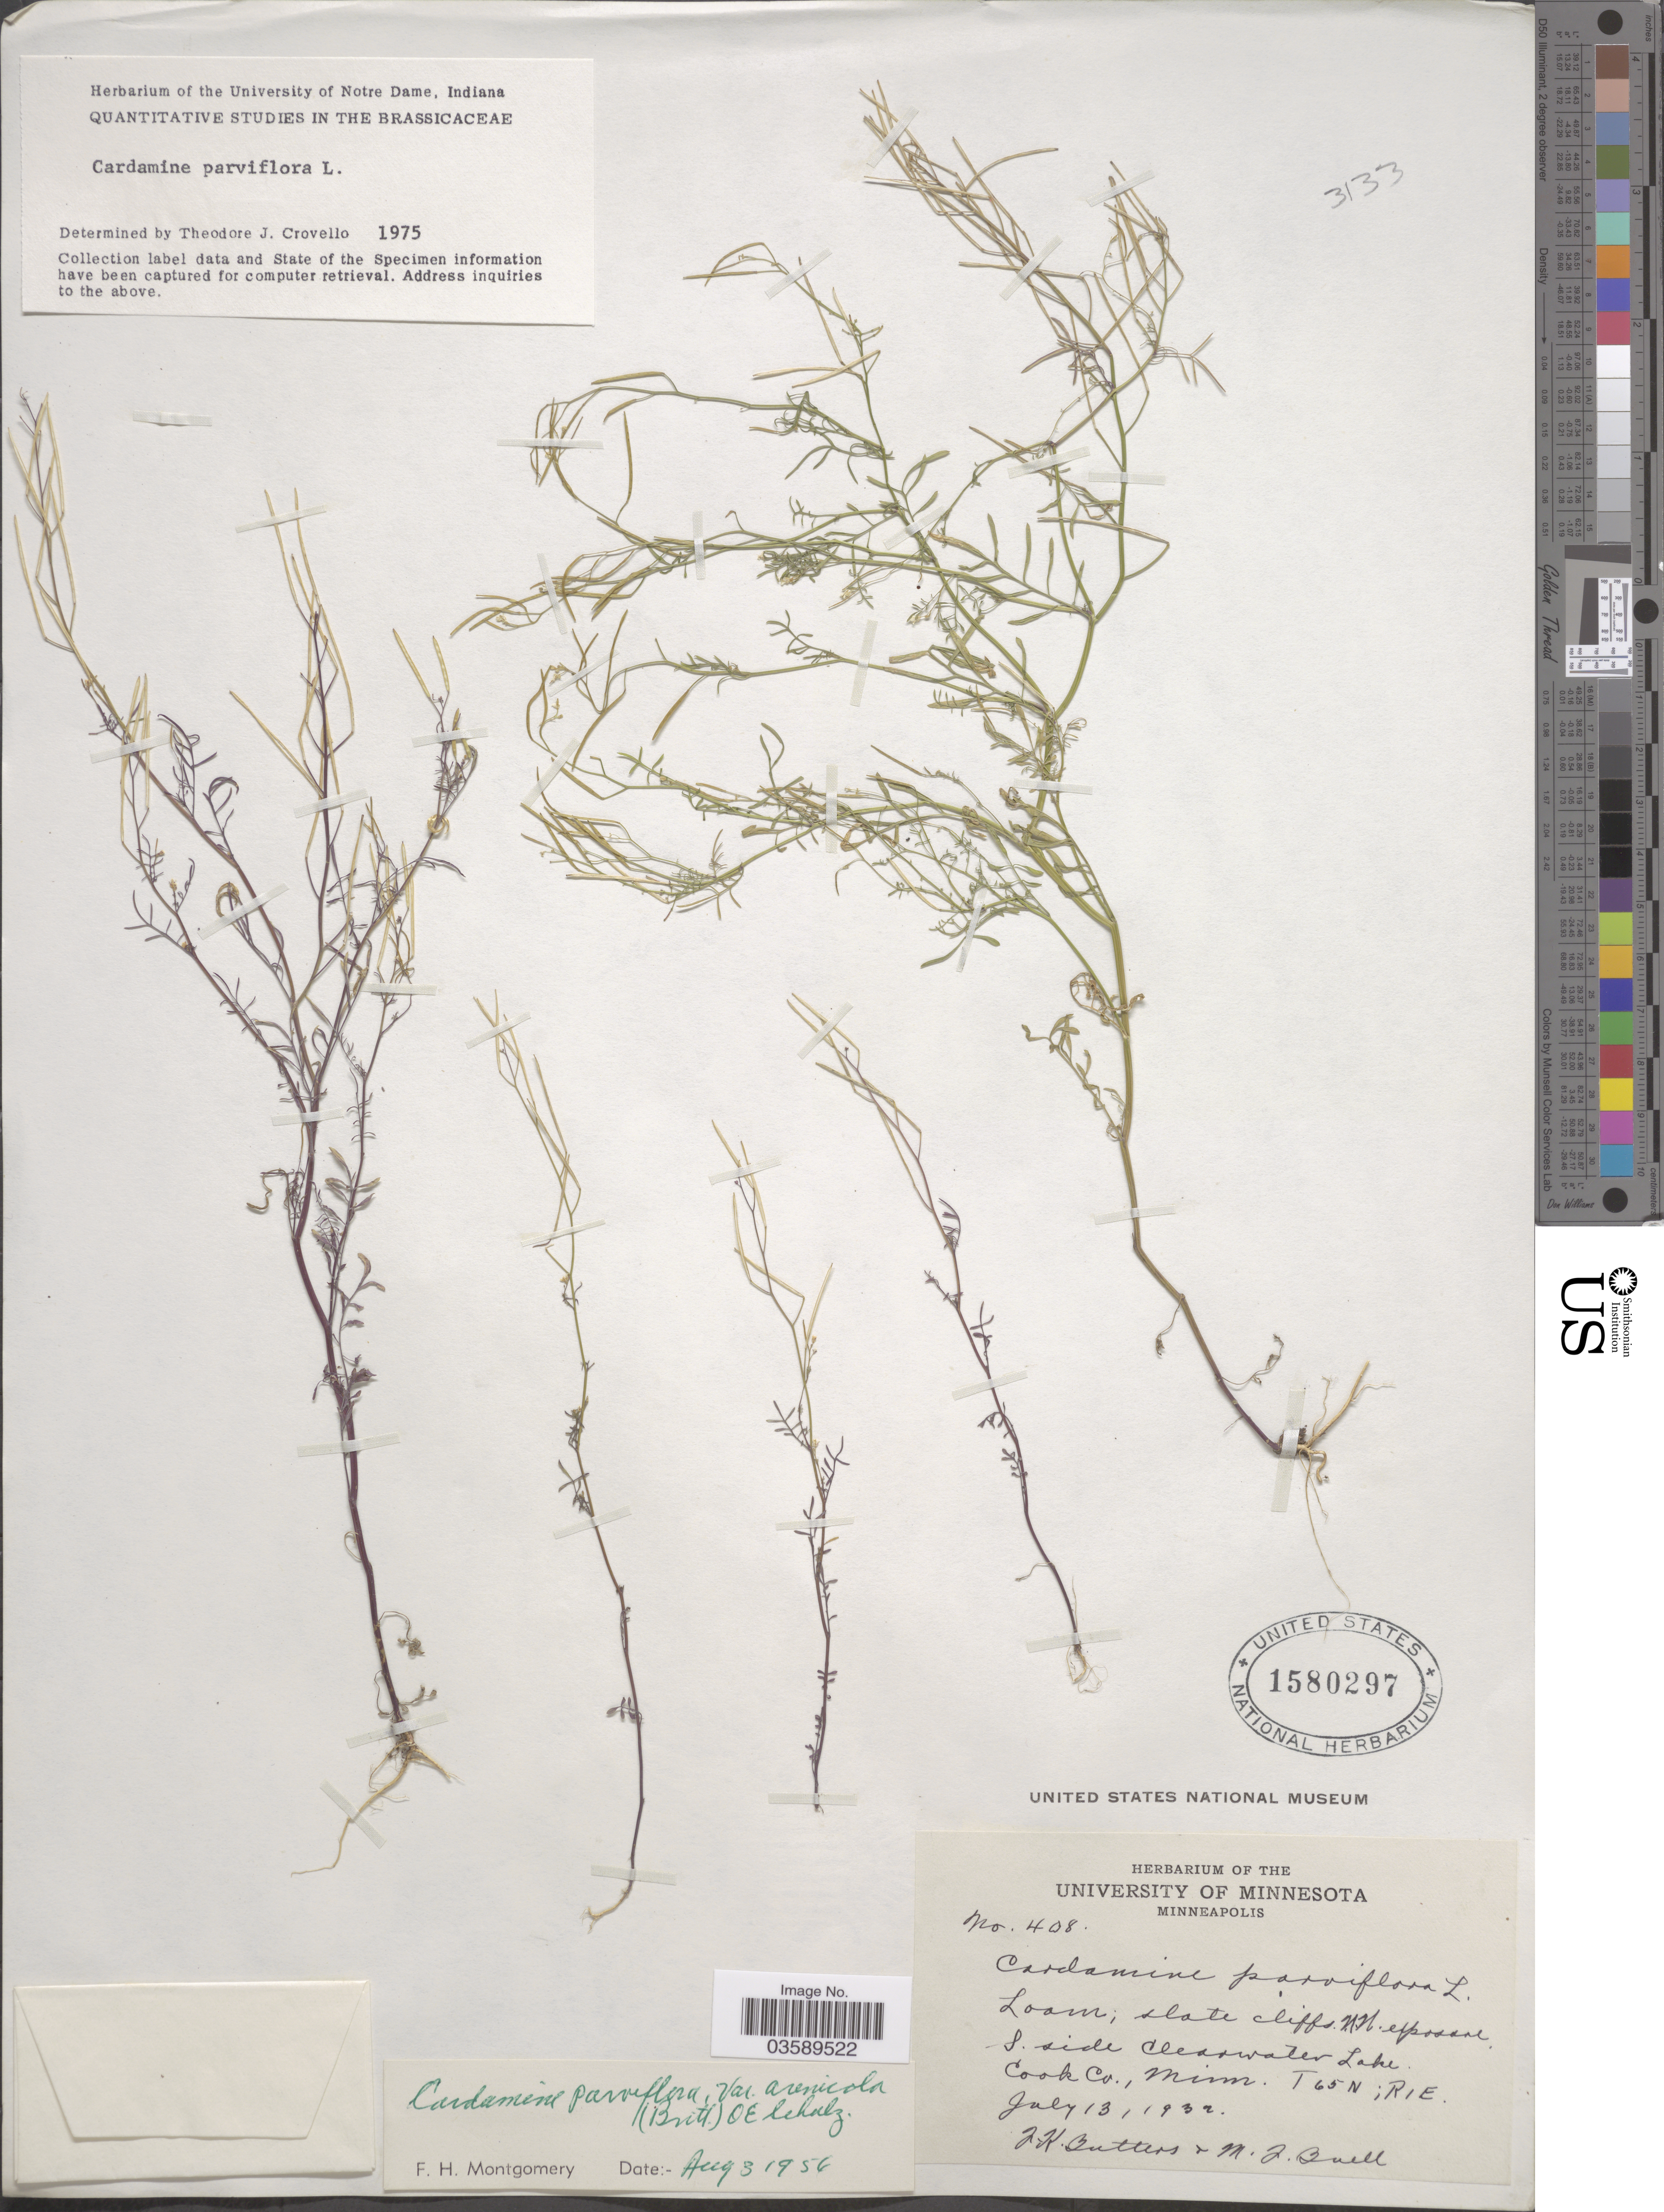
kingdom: Plantae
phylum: Tracheophyta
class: Magnoliopsida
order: Brassicales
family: Brassicaceae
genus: Cardamine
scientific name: Cardamine parviflora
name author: L.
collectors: F. K. Butters & M. Buell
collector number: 408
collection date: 1932-07-13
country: United States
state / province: Minnesota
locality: Loam, slate cliffs N.N exposure. S. side Clearwater Lake. Cook Co. T65N; R1E.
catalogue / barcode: US 1580297